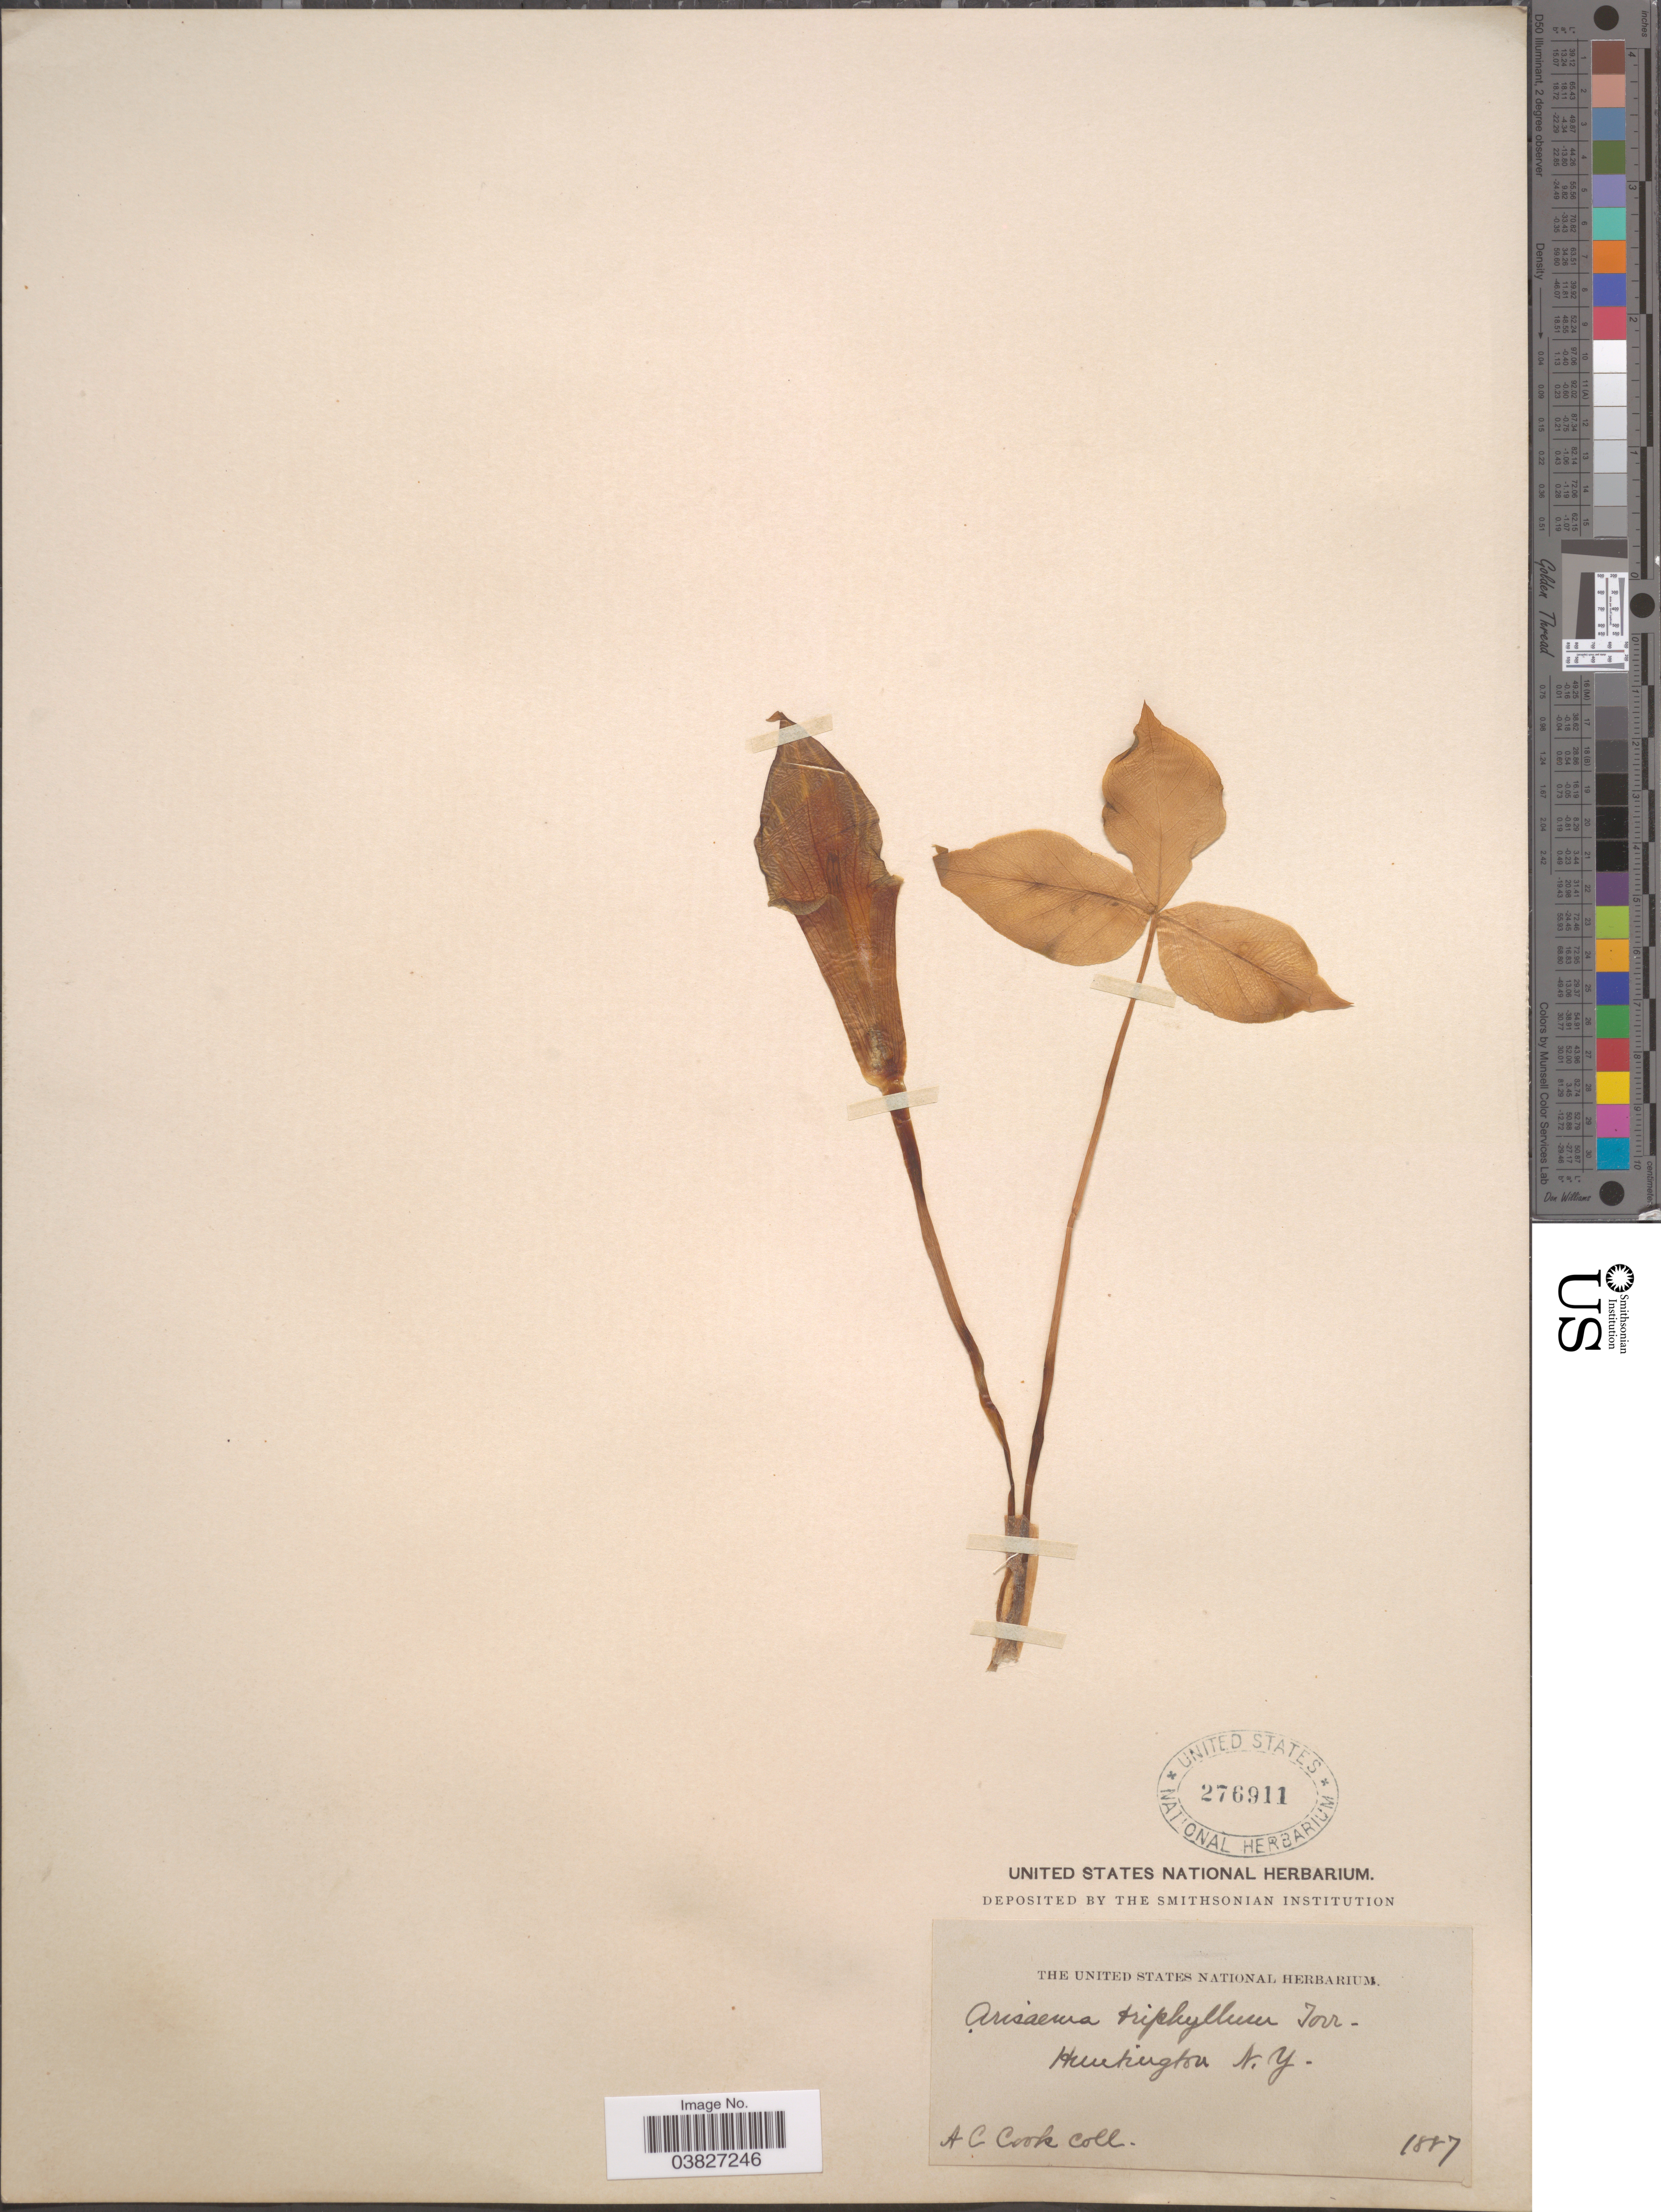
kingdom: Plantae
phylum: Tracheophyta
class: Liliopsida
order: Alismatales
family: Araceae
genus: Arisaema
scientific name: Arisaema triphyllum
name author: (L.) Schott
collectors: A. Cook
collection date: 1887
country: United States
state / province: New York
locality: Huntington.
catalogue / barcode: US 276911